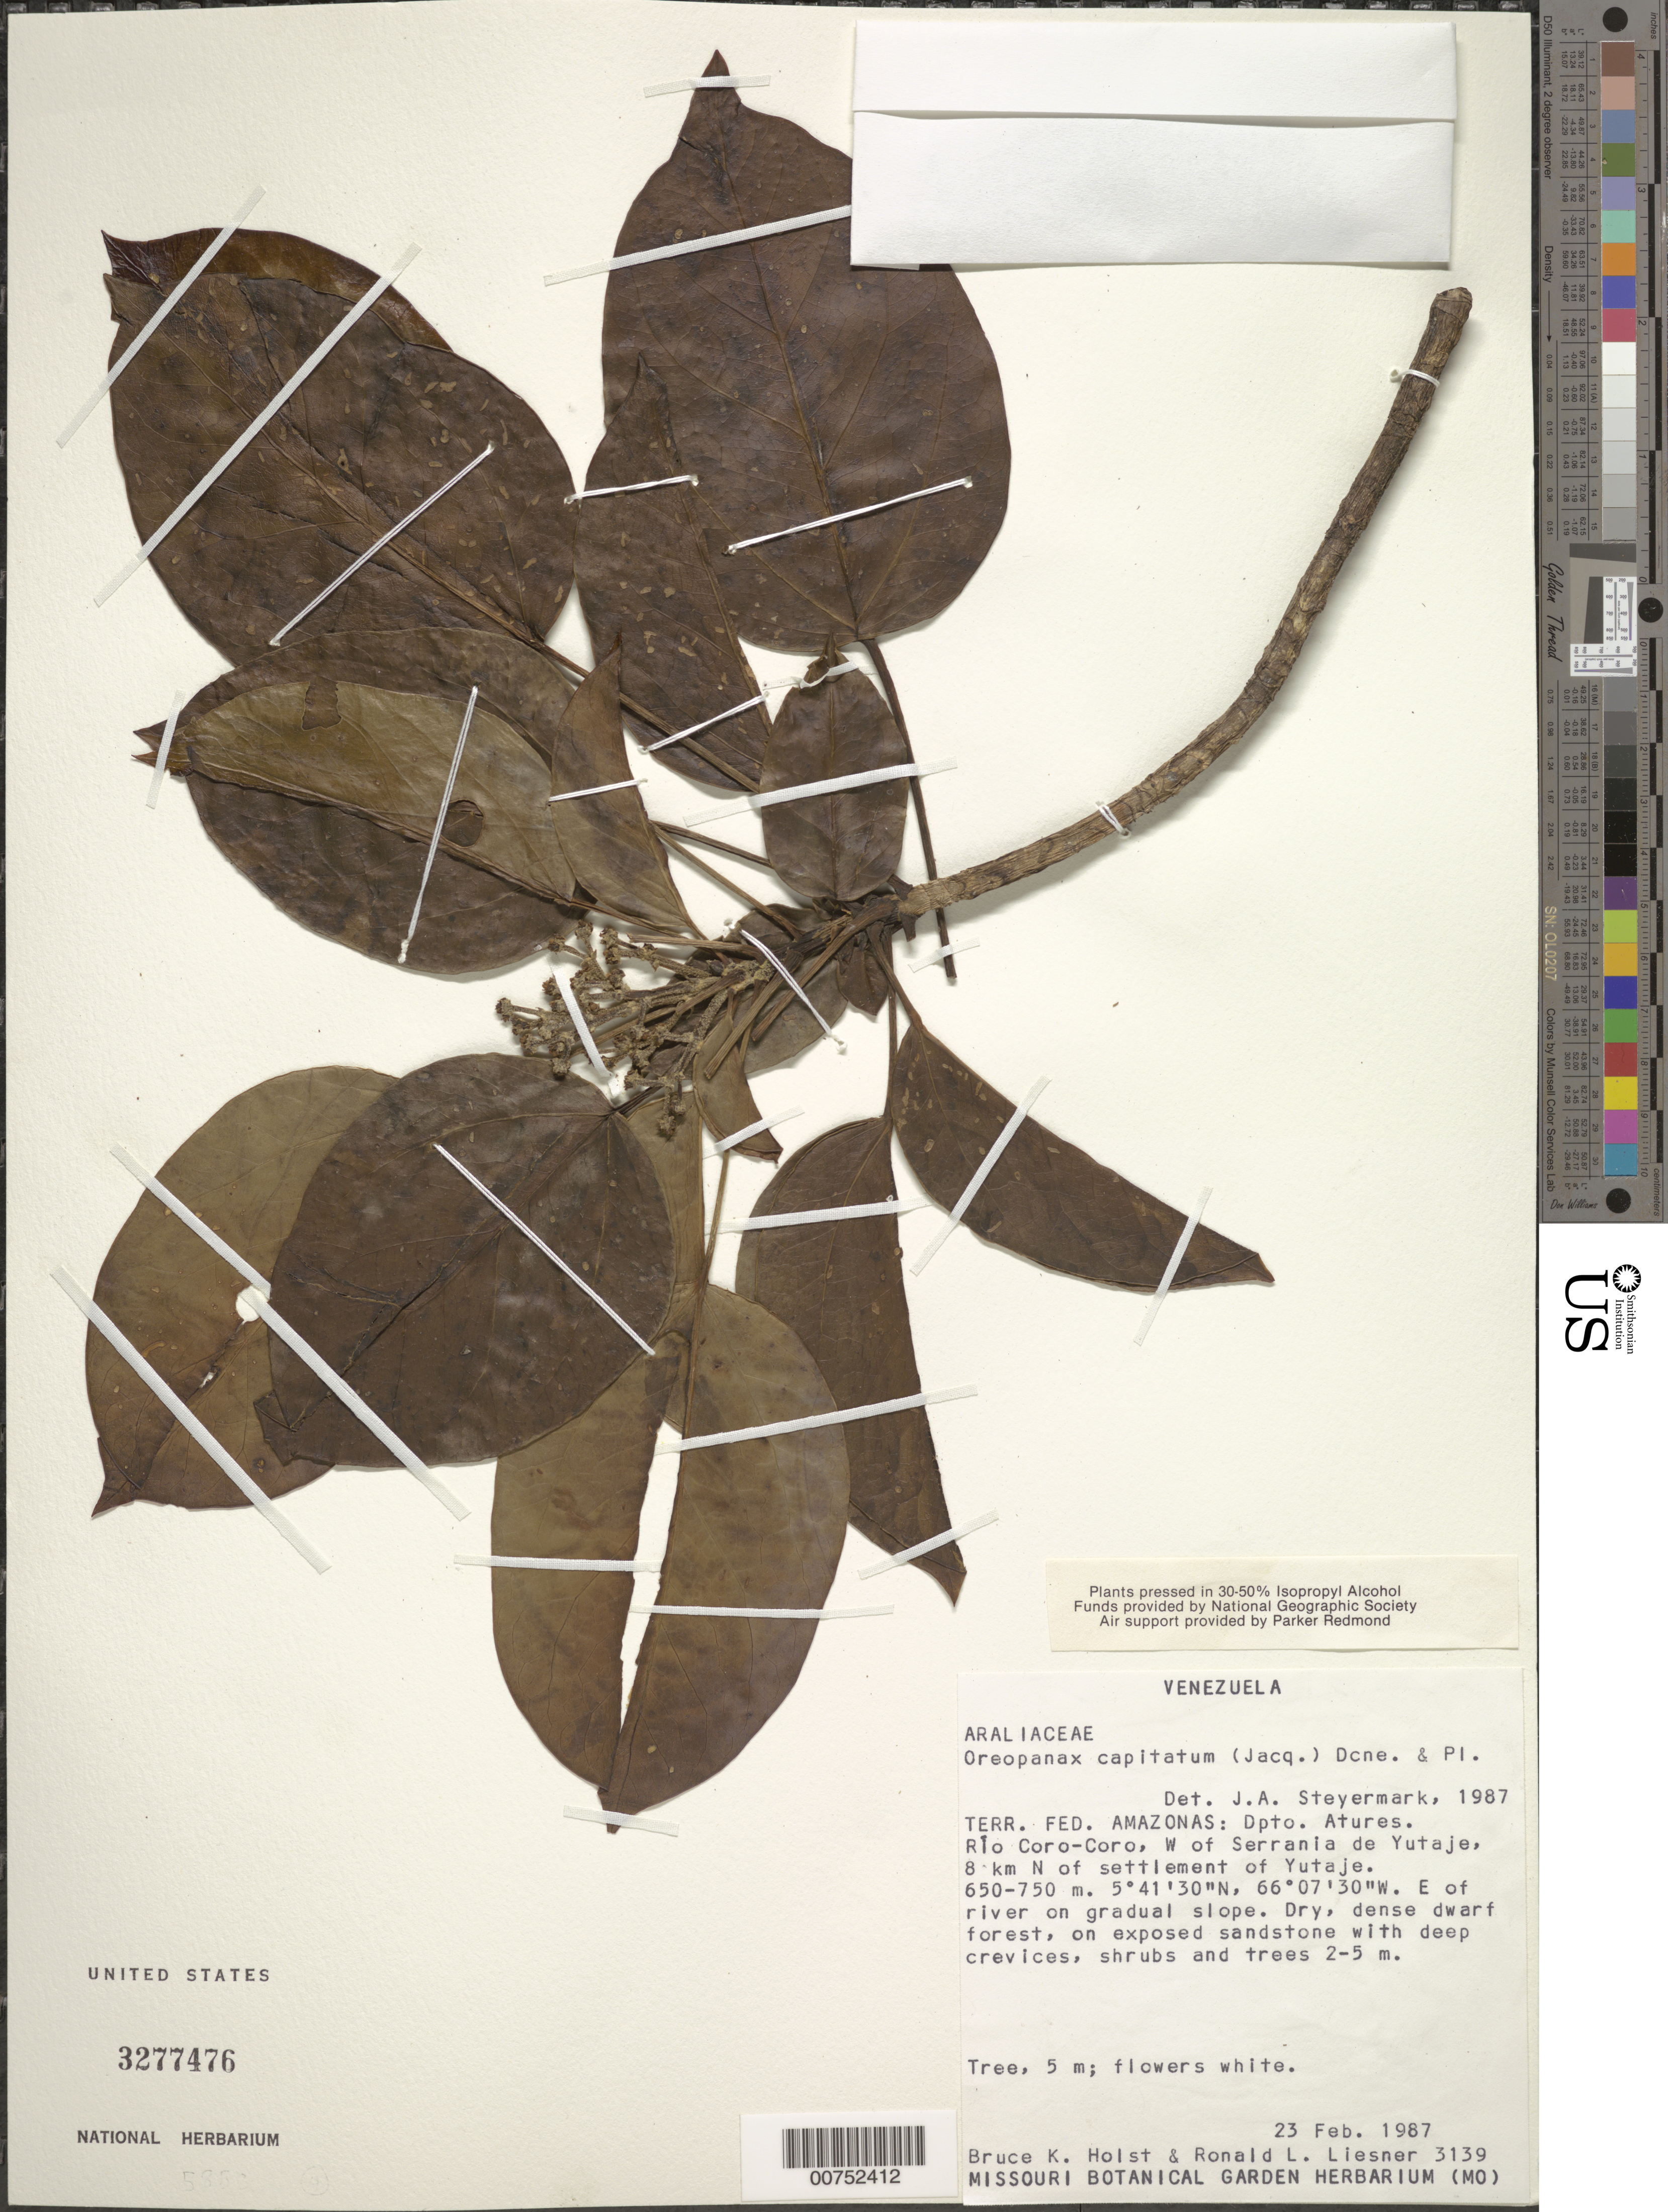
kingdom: Plantae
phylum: Tracheophyta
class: Magnoliopsida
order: Apiales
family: Araliaceae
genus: Oreopanax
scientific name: Oreopanax capitatus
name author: (Jacq.) Decne. & Planch.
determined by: Steyermark, Julian A., (VEN)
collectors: B. Holst & R. L. Liesner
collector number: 3139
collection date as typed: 23-Feb-87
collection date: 1987-02-23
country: Venezuela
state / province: Amazonas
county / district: Atures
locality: Río Coro-Coro, W of Serrania de Yutajé, 8 km N of Yutajé settlement. E of river on gradual slope.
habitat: Dry, dense dwarf forest on exposed sandstone with deep crevices, schrubs and trees 2-5m.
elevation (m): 650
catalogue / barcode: US 3277476